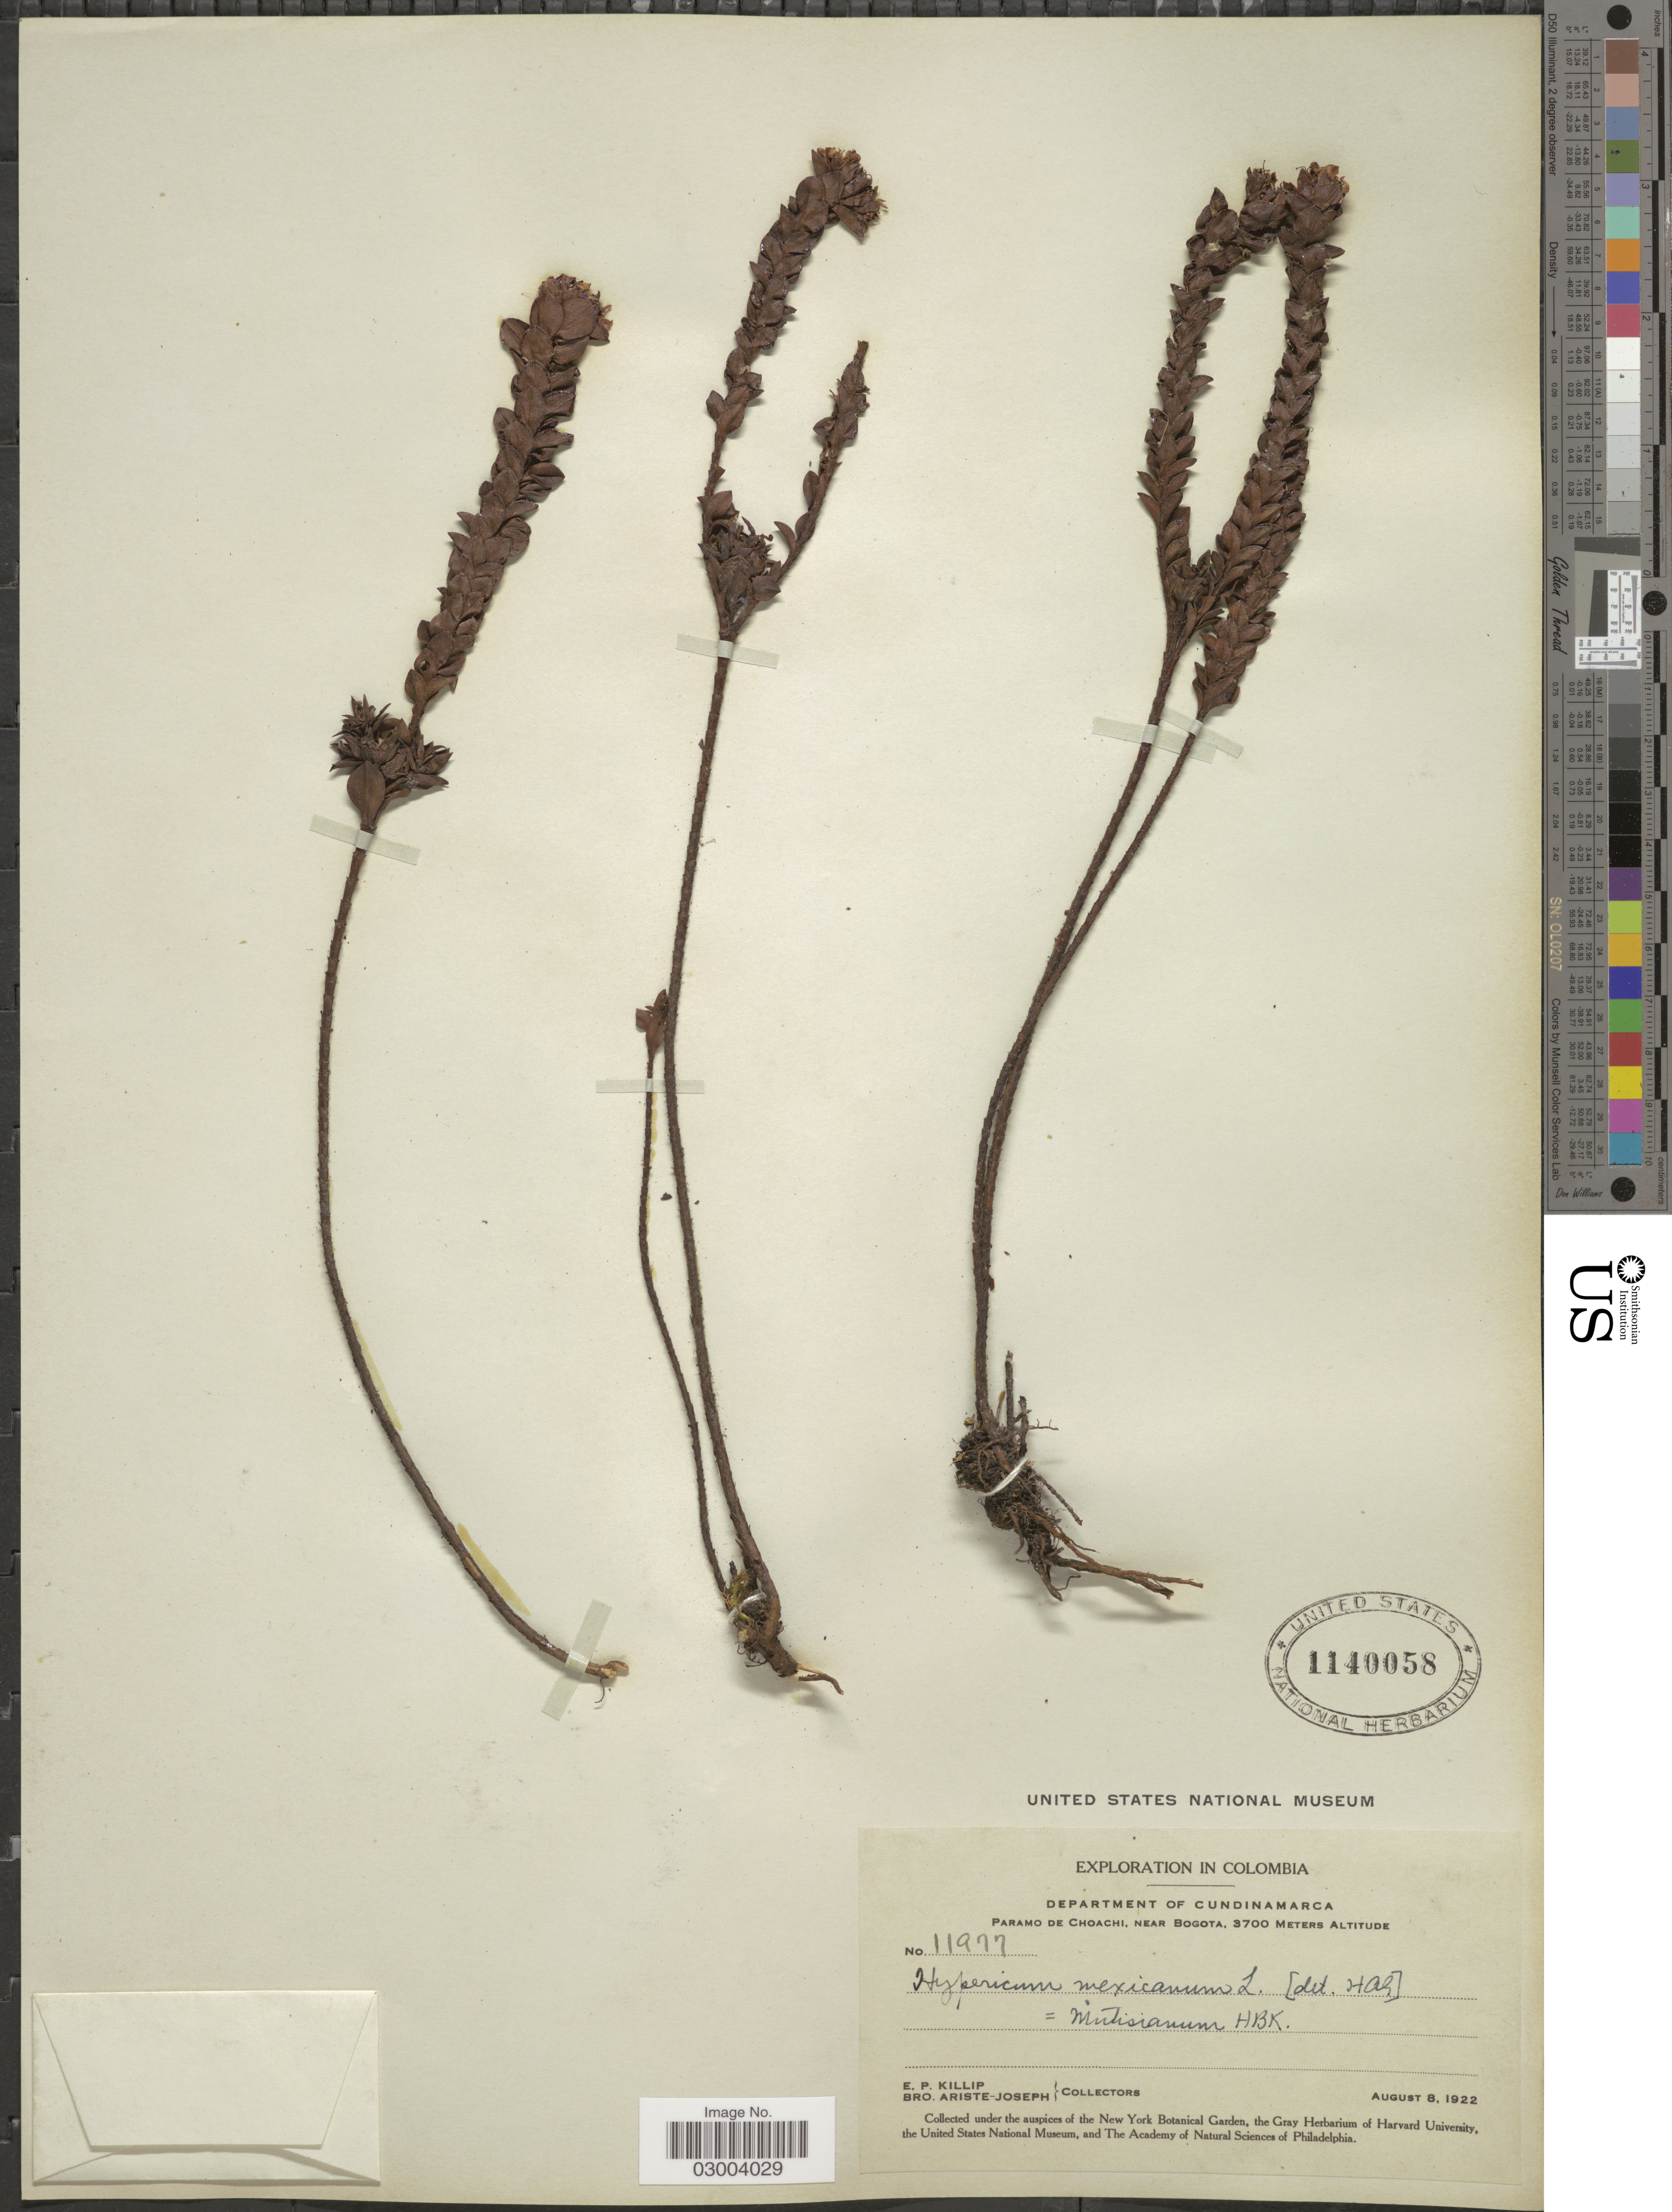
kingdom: Plantae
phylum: Tracheophyta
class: Magnoliopsida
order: Malpighiales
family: Hypericaceae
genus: Hypericum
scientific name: Hypericum mexicanum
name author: L.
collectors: E. P. Killip & Bro. Ariste-Joseph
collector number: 11977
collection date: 1922-08-08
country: Colombia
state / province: Cundinamarca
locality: Department of Cundinamarca, Paramo de Choachi, Near Bogota.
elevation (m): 3700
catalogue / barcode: US 1140058